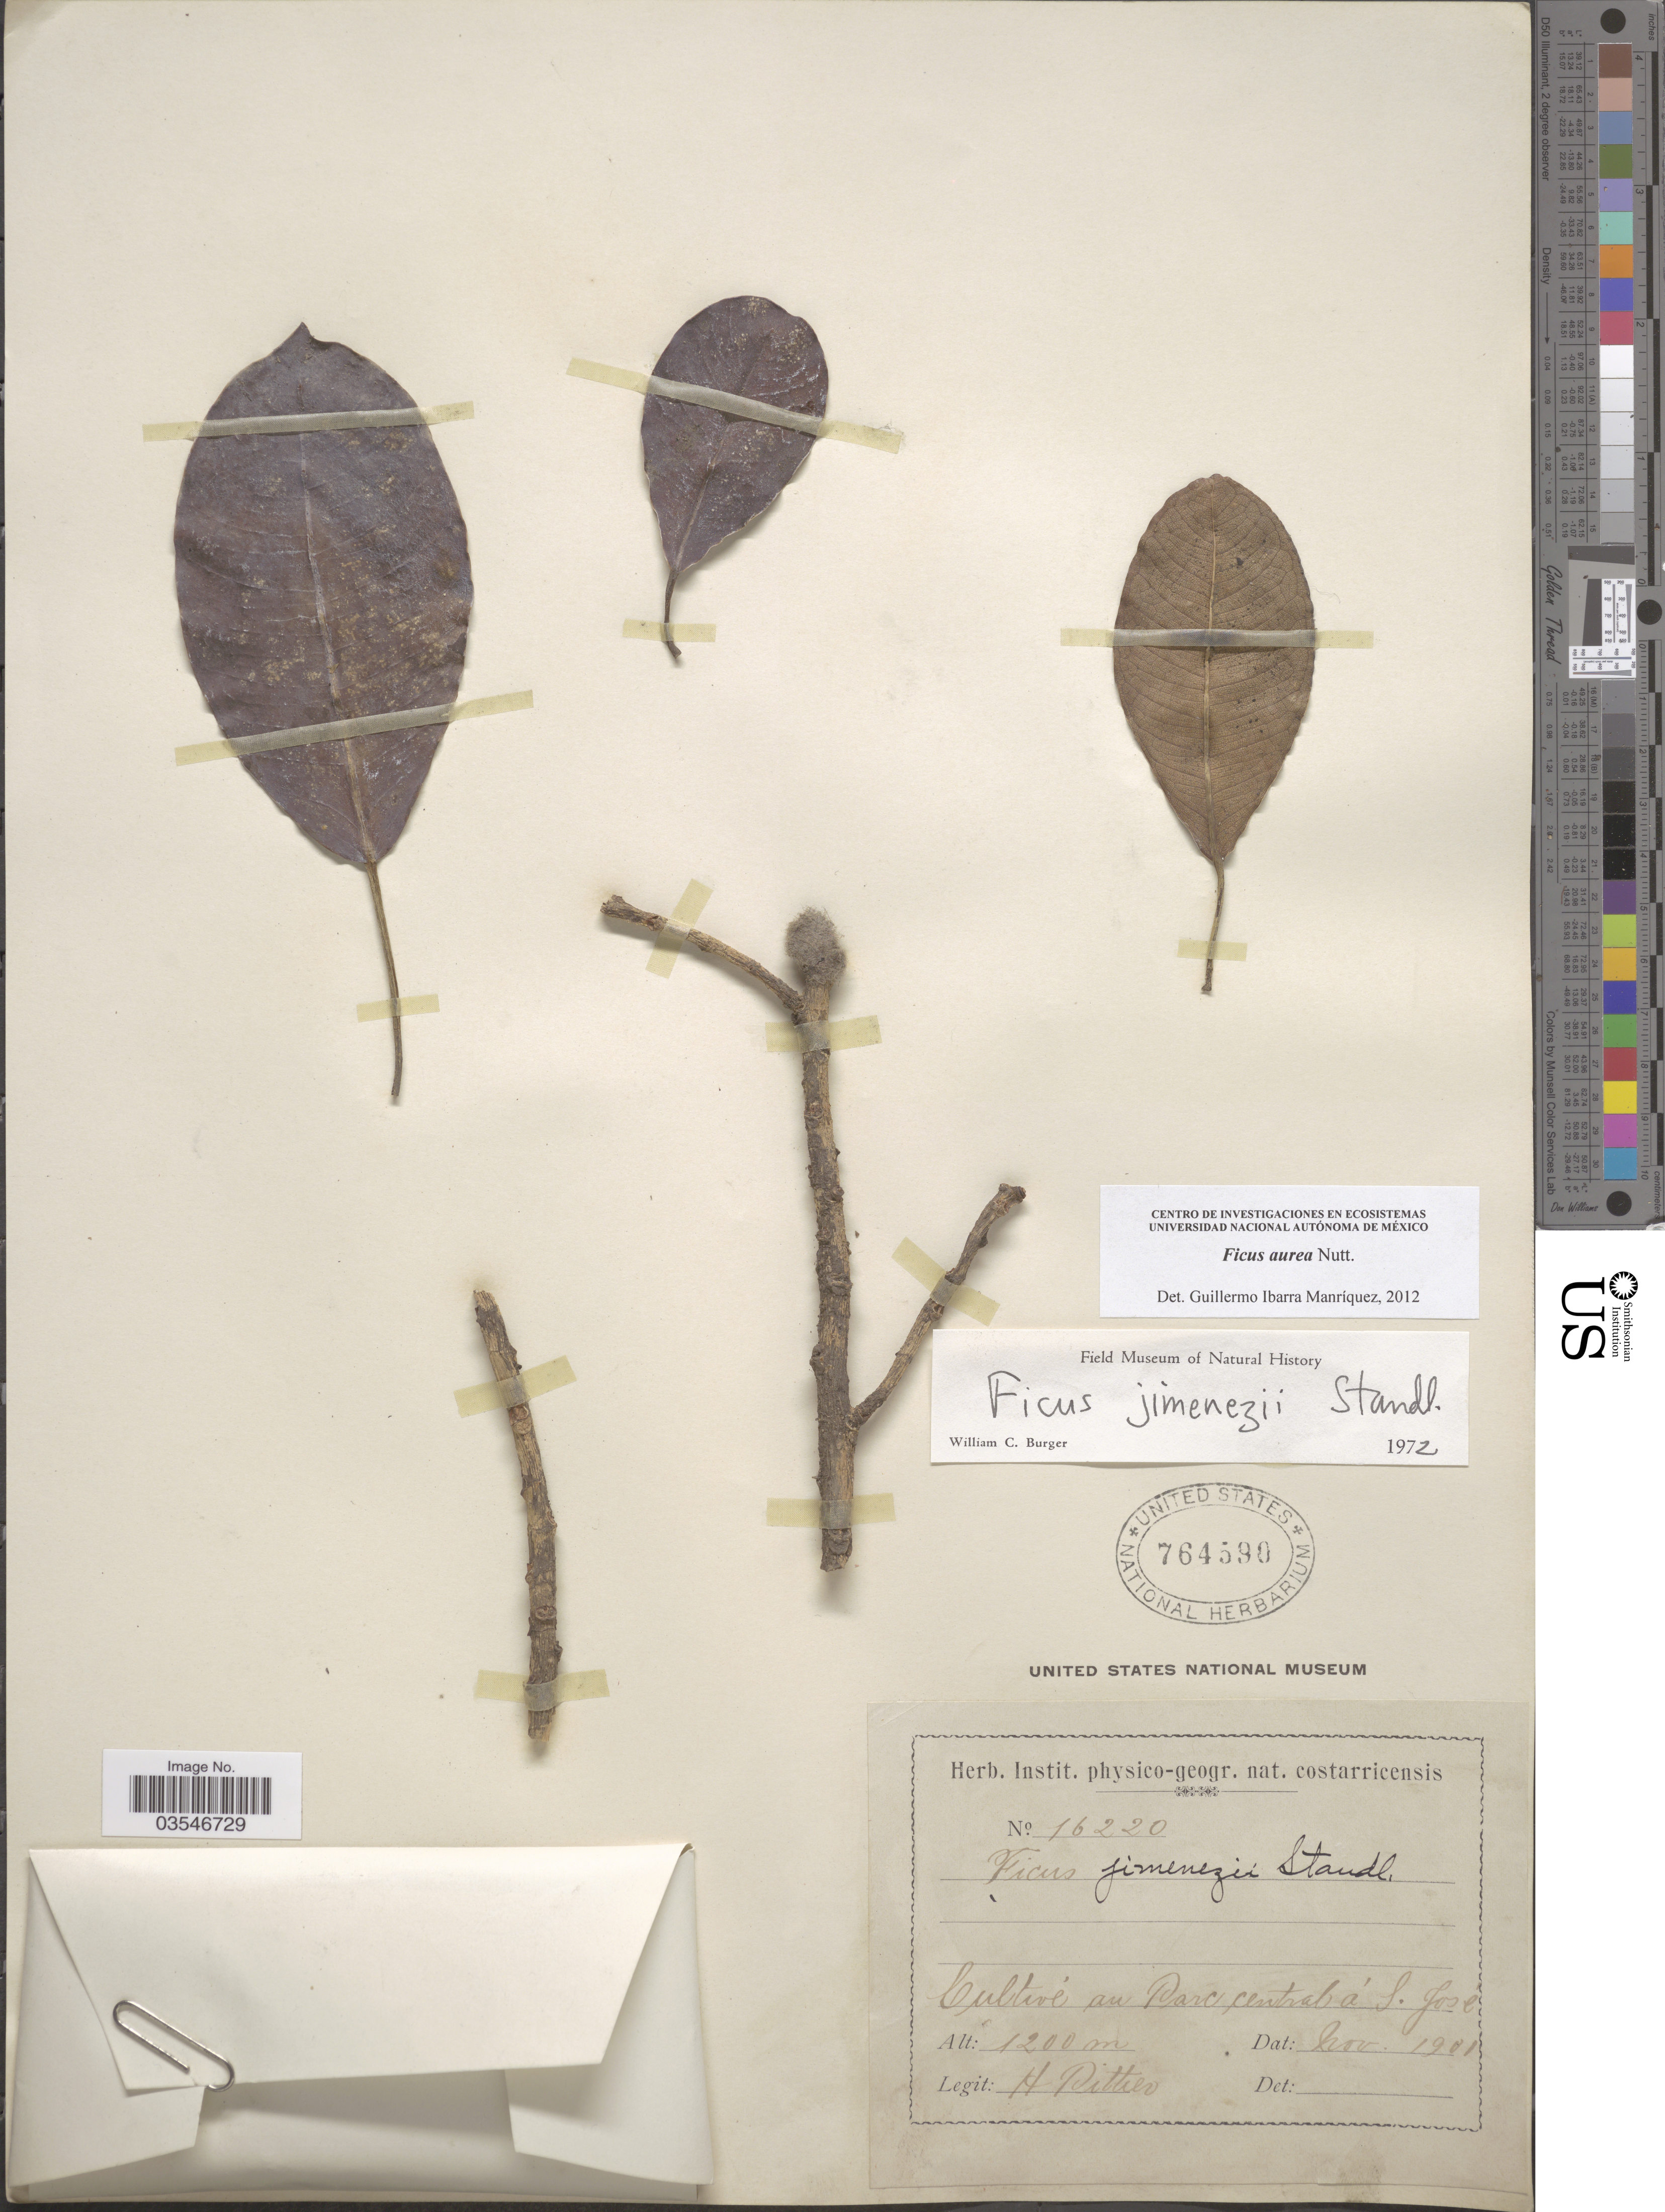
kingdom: Plantae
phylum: Tracheophyta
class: Magnoliopsida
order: Rosales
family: Moraceae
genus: Ficus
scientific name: Ficus aurea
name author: Nutt.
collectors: H. F. Pittier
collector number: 16220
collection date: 1911-11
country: Costa Rica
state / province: San José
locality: Cultive au Parc Central á S. José.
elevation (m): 1200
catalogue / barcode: US 764590